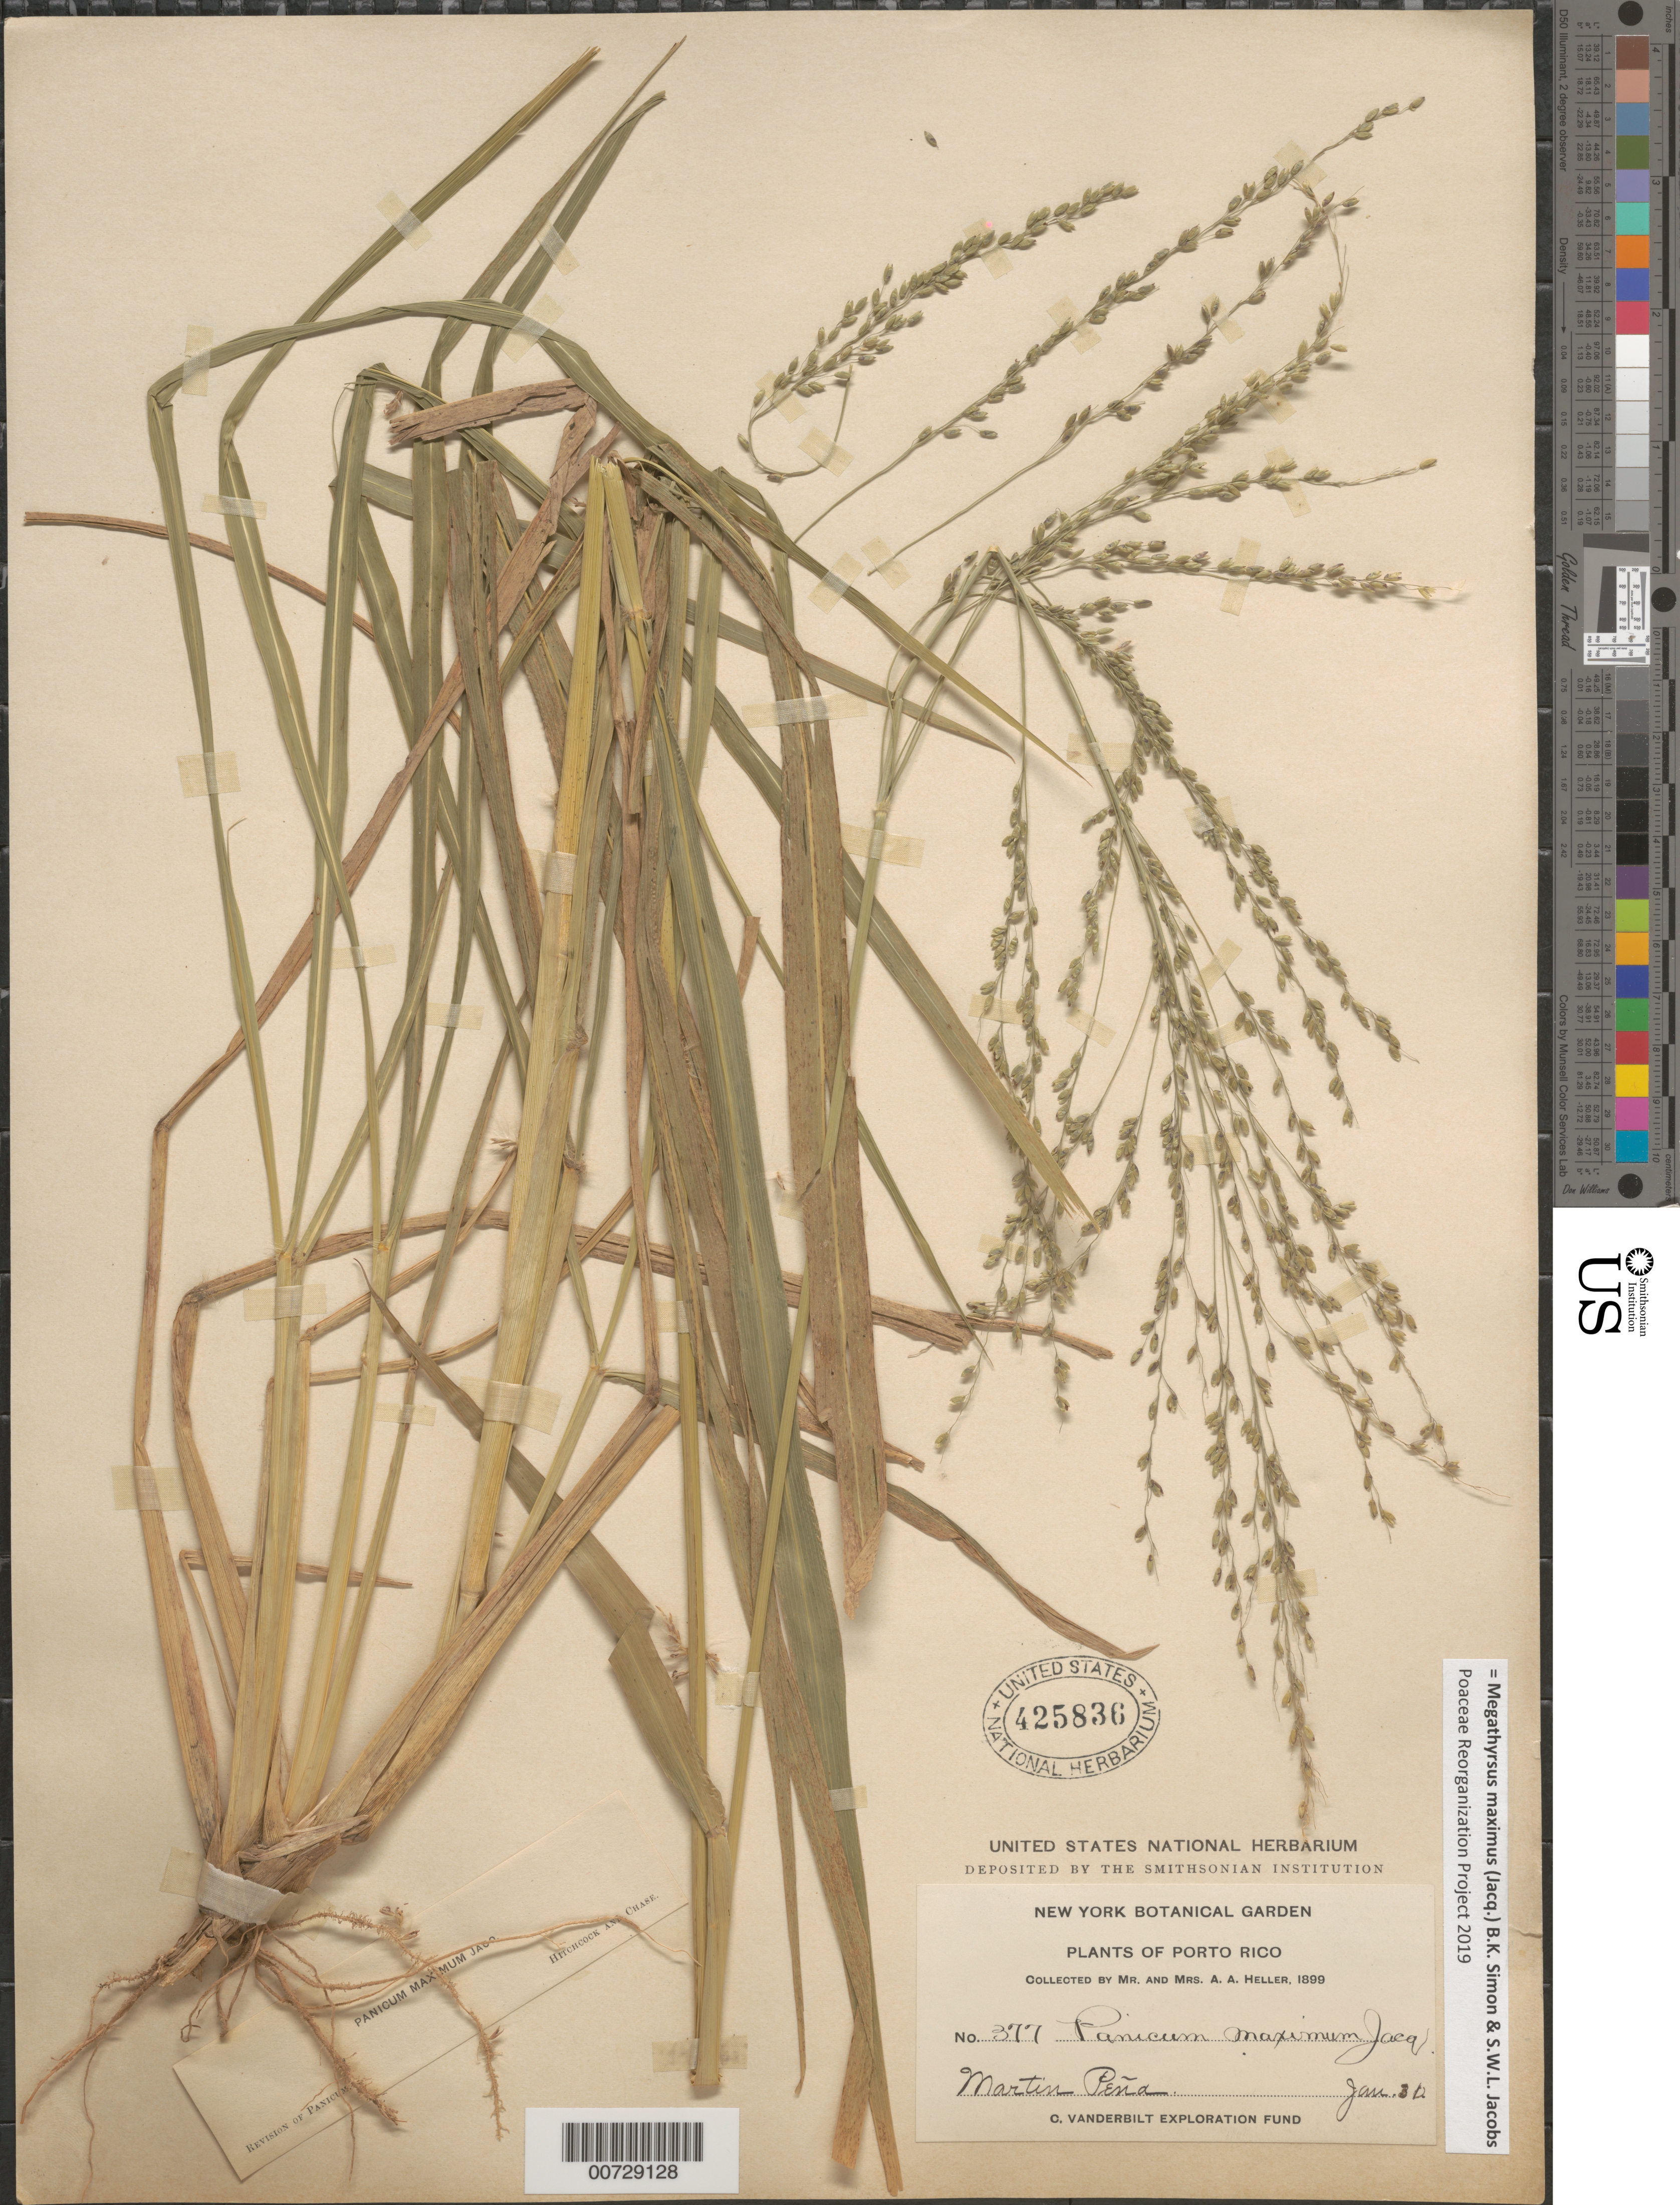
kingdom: Plantae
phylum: Tracheophyta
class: Liliopsida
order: Poales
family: Poaceae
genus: Megathyrsus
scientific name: Megathyrsus maximus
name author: (Jacq.) B.K. Simon & S.W.L. Jacobs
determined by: Hitchcock, Albert S.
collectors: A. A. Heller & E. G. Heller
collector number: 377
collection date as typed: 31 Jan 1899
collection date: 1899-01-31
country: Puerto Rico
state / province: San Juan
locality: Martín Peña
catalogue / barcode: US 425836